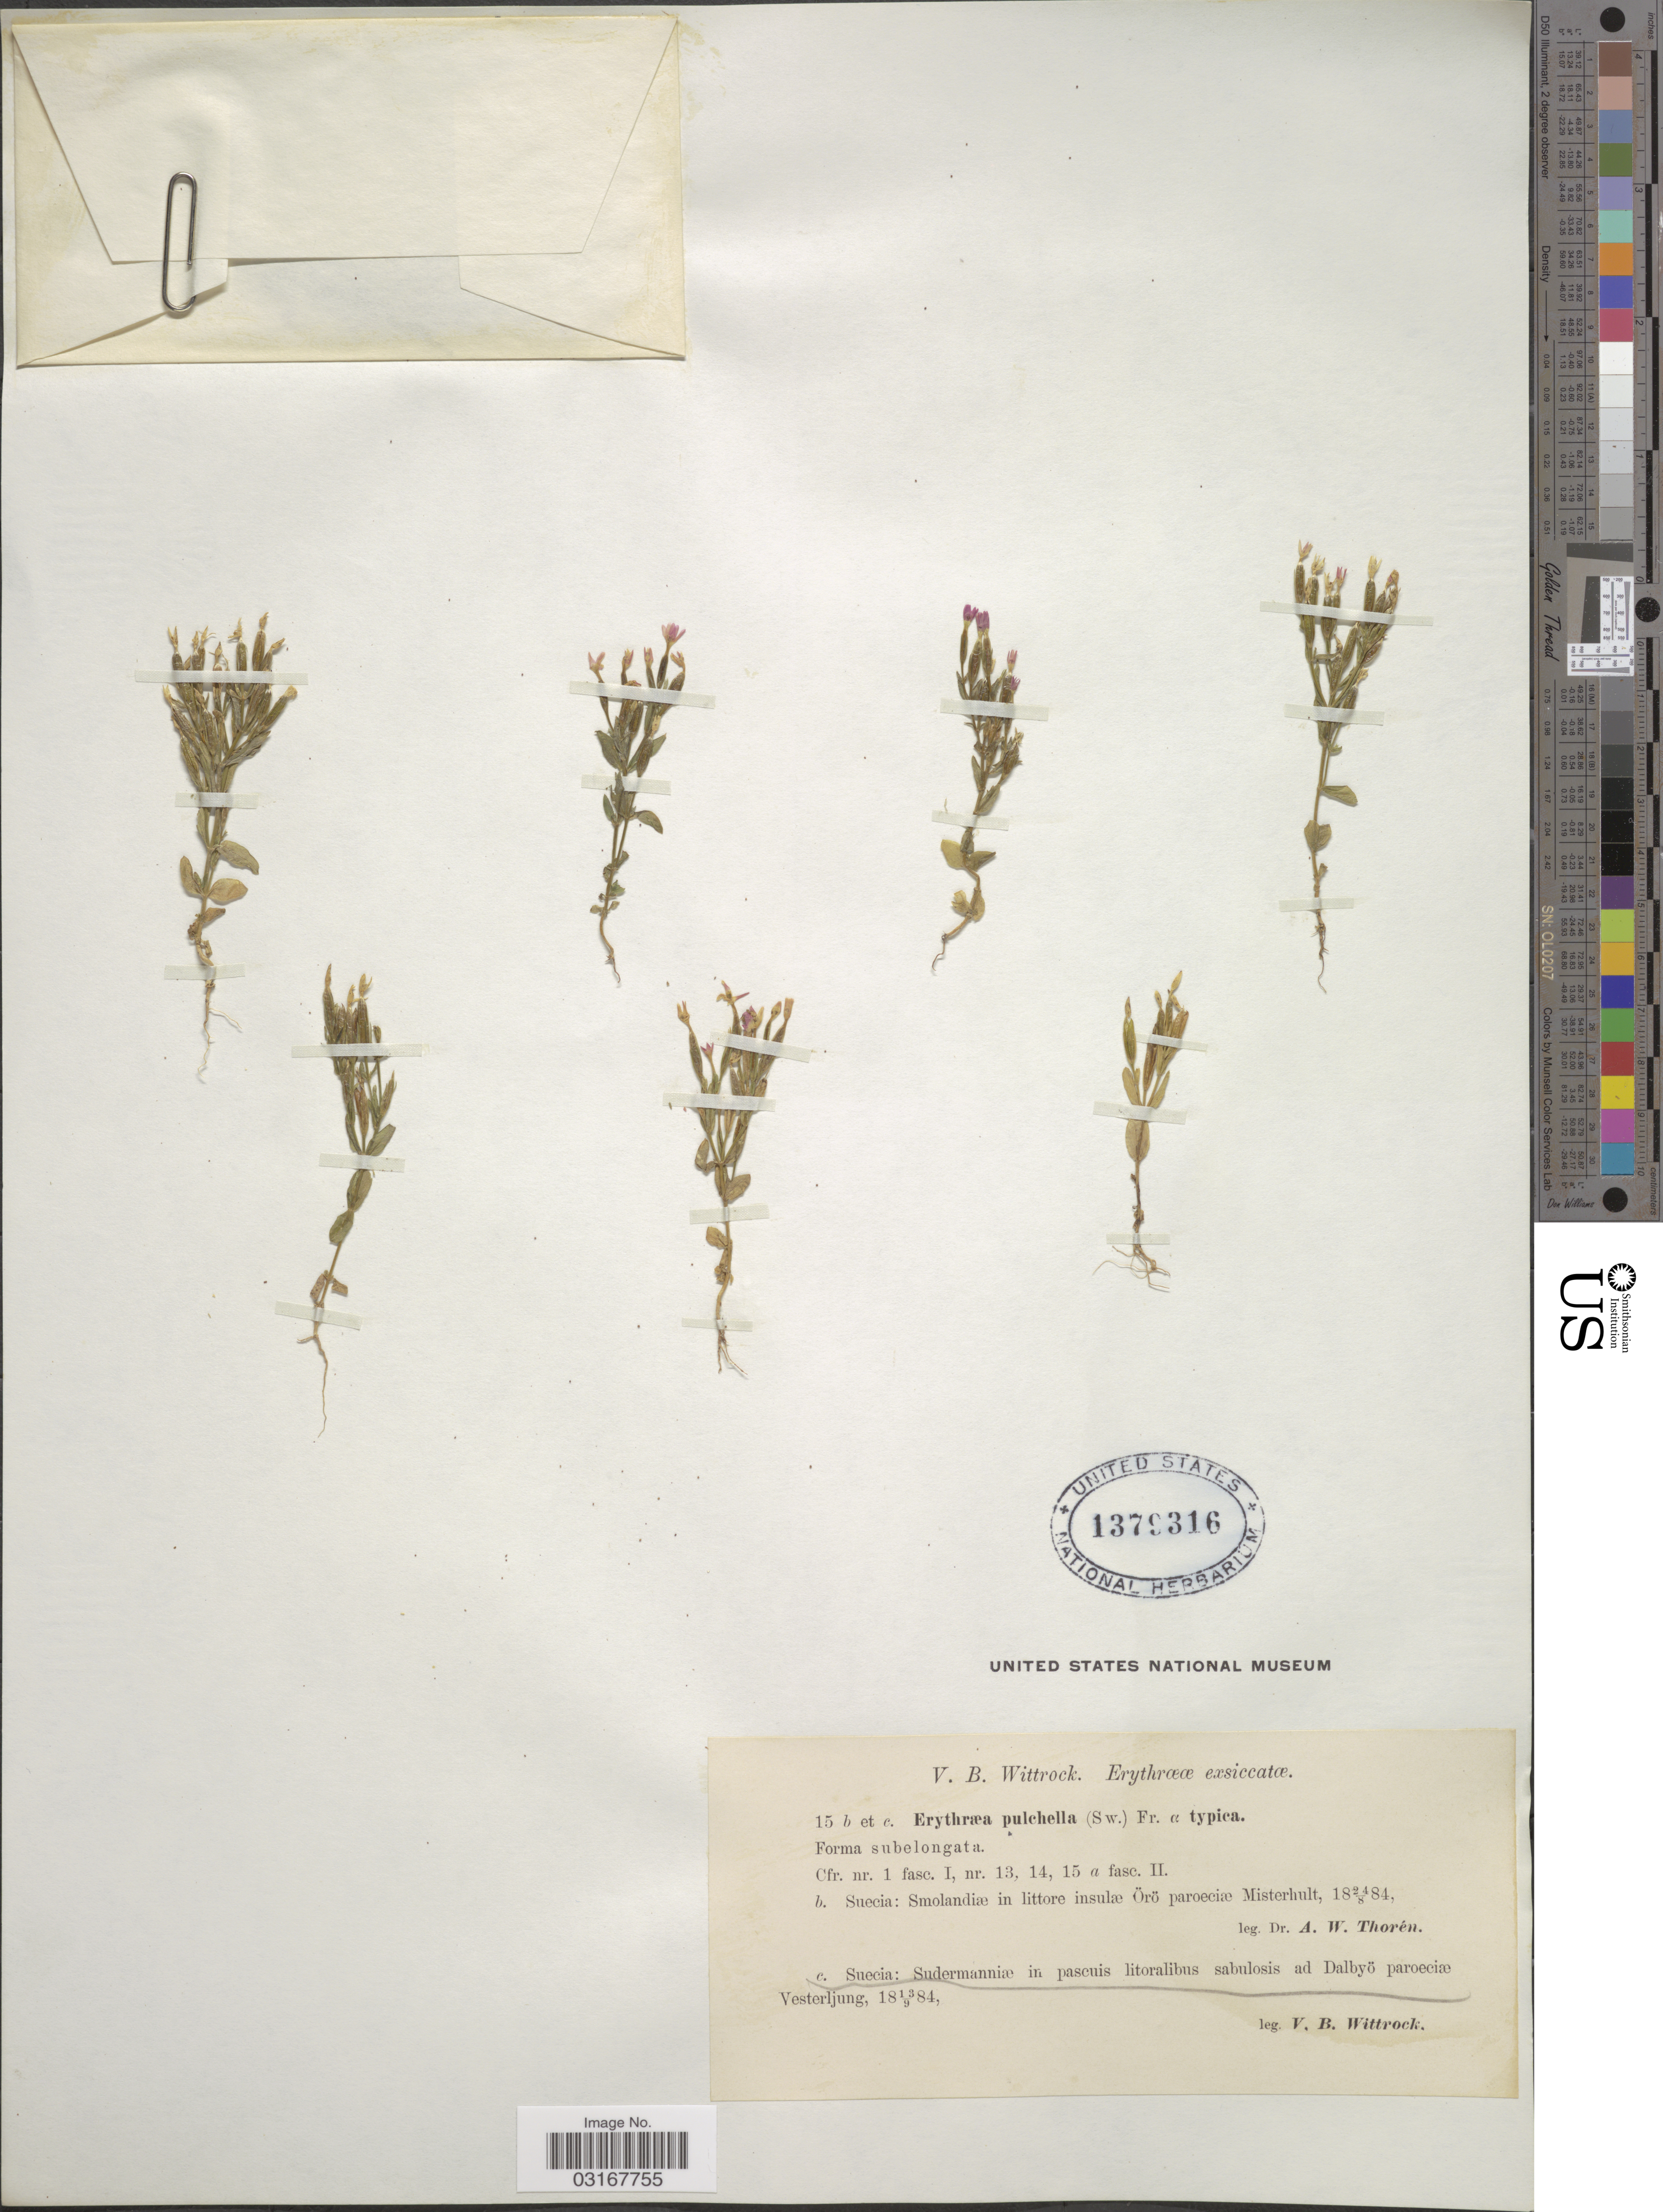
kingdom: Plantae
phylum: Tracheophyta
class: Magnoliopsida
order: Gentianales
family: Gentianaceae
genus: Centaurium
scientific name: Centaurium pulchellum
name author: (Sw.) Druce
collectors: V. Wittrock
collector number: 15c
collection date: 1884-09-13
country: Sweden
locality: Suecia: Sudermanniæ in pascuis litoralibus sabulosis ad Dalbyö paroeciæ Vesterljung.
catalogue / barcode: US 1379316